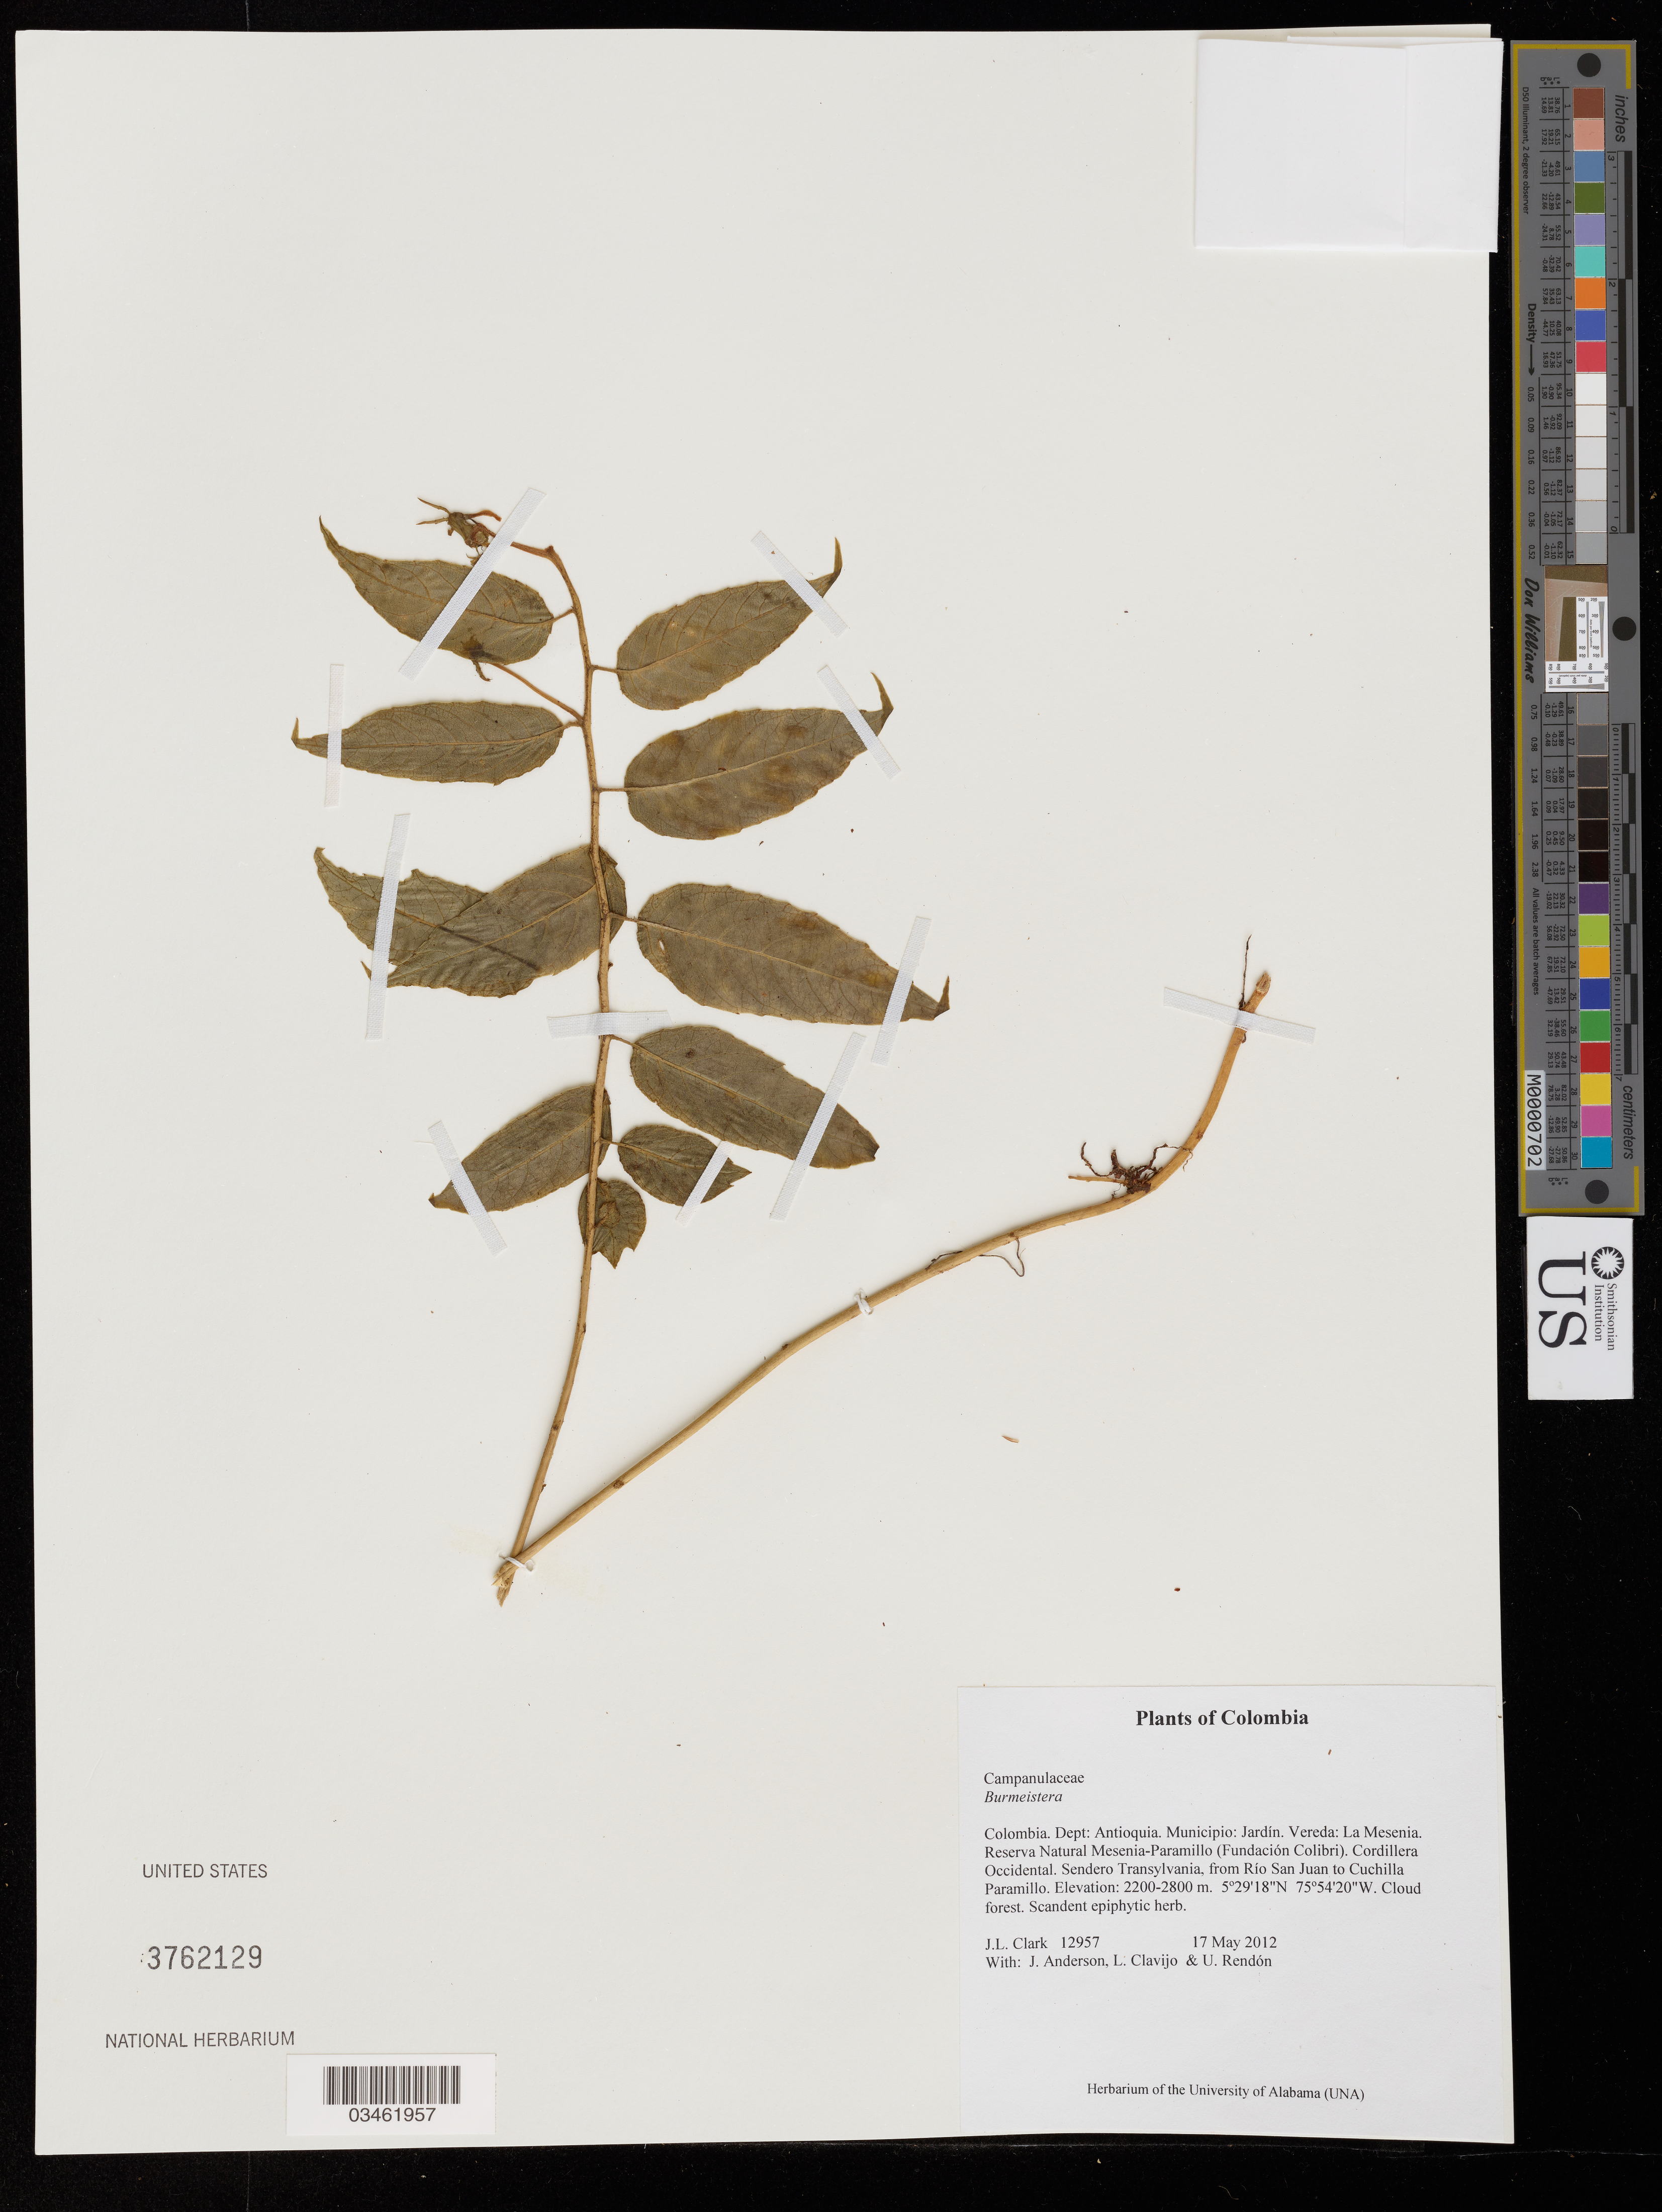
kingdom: Plantae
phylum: Tracheophyta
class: Magnoliopsida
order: Asterales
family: Campanulaceae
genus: Burmeistera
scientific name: Burmeistera sp.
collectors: J. L. Clark, J. Anderson, L. Clavijo & U. Rendón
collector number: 12957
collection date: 2012-05-17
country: Colombia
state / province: Antioquia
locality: Dept: Antioquia. Municipio: Jardín. Vereda: La Mesenia. Reserva Natural Mesenia-Paramillo (Fundación Colibri). Cordillera Occidental. Sendero Transylvania, from Río San Juan to Cuchilla Paramillo.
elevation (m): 2200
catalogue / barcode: US 3762129